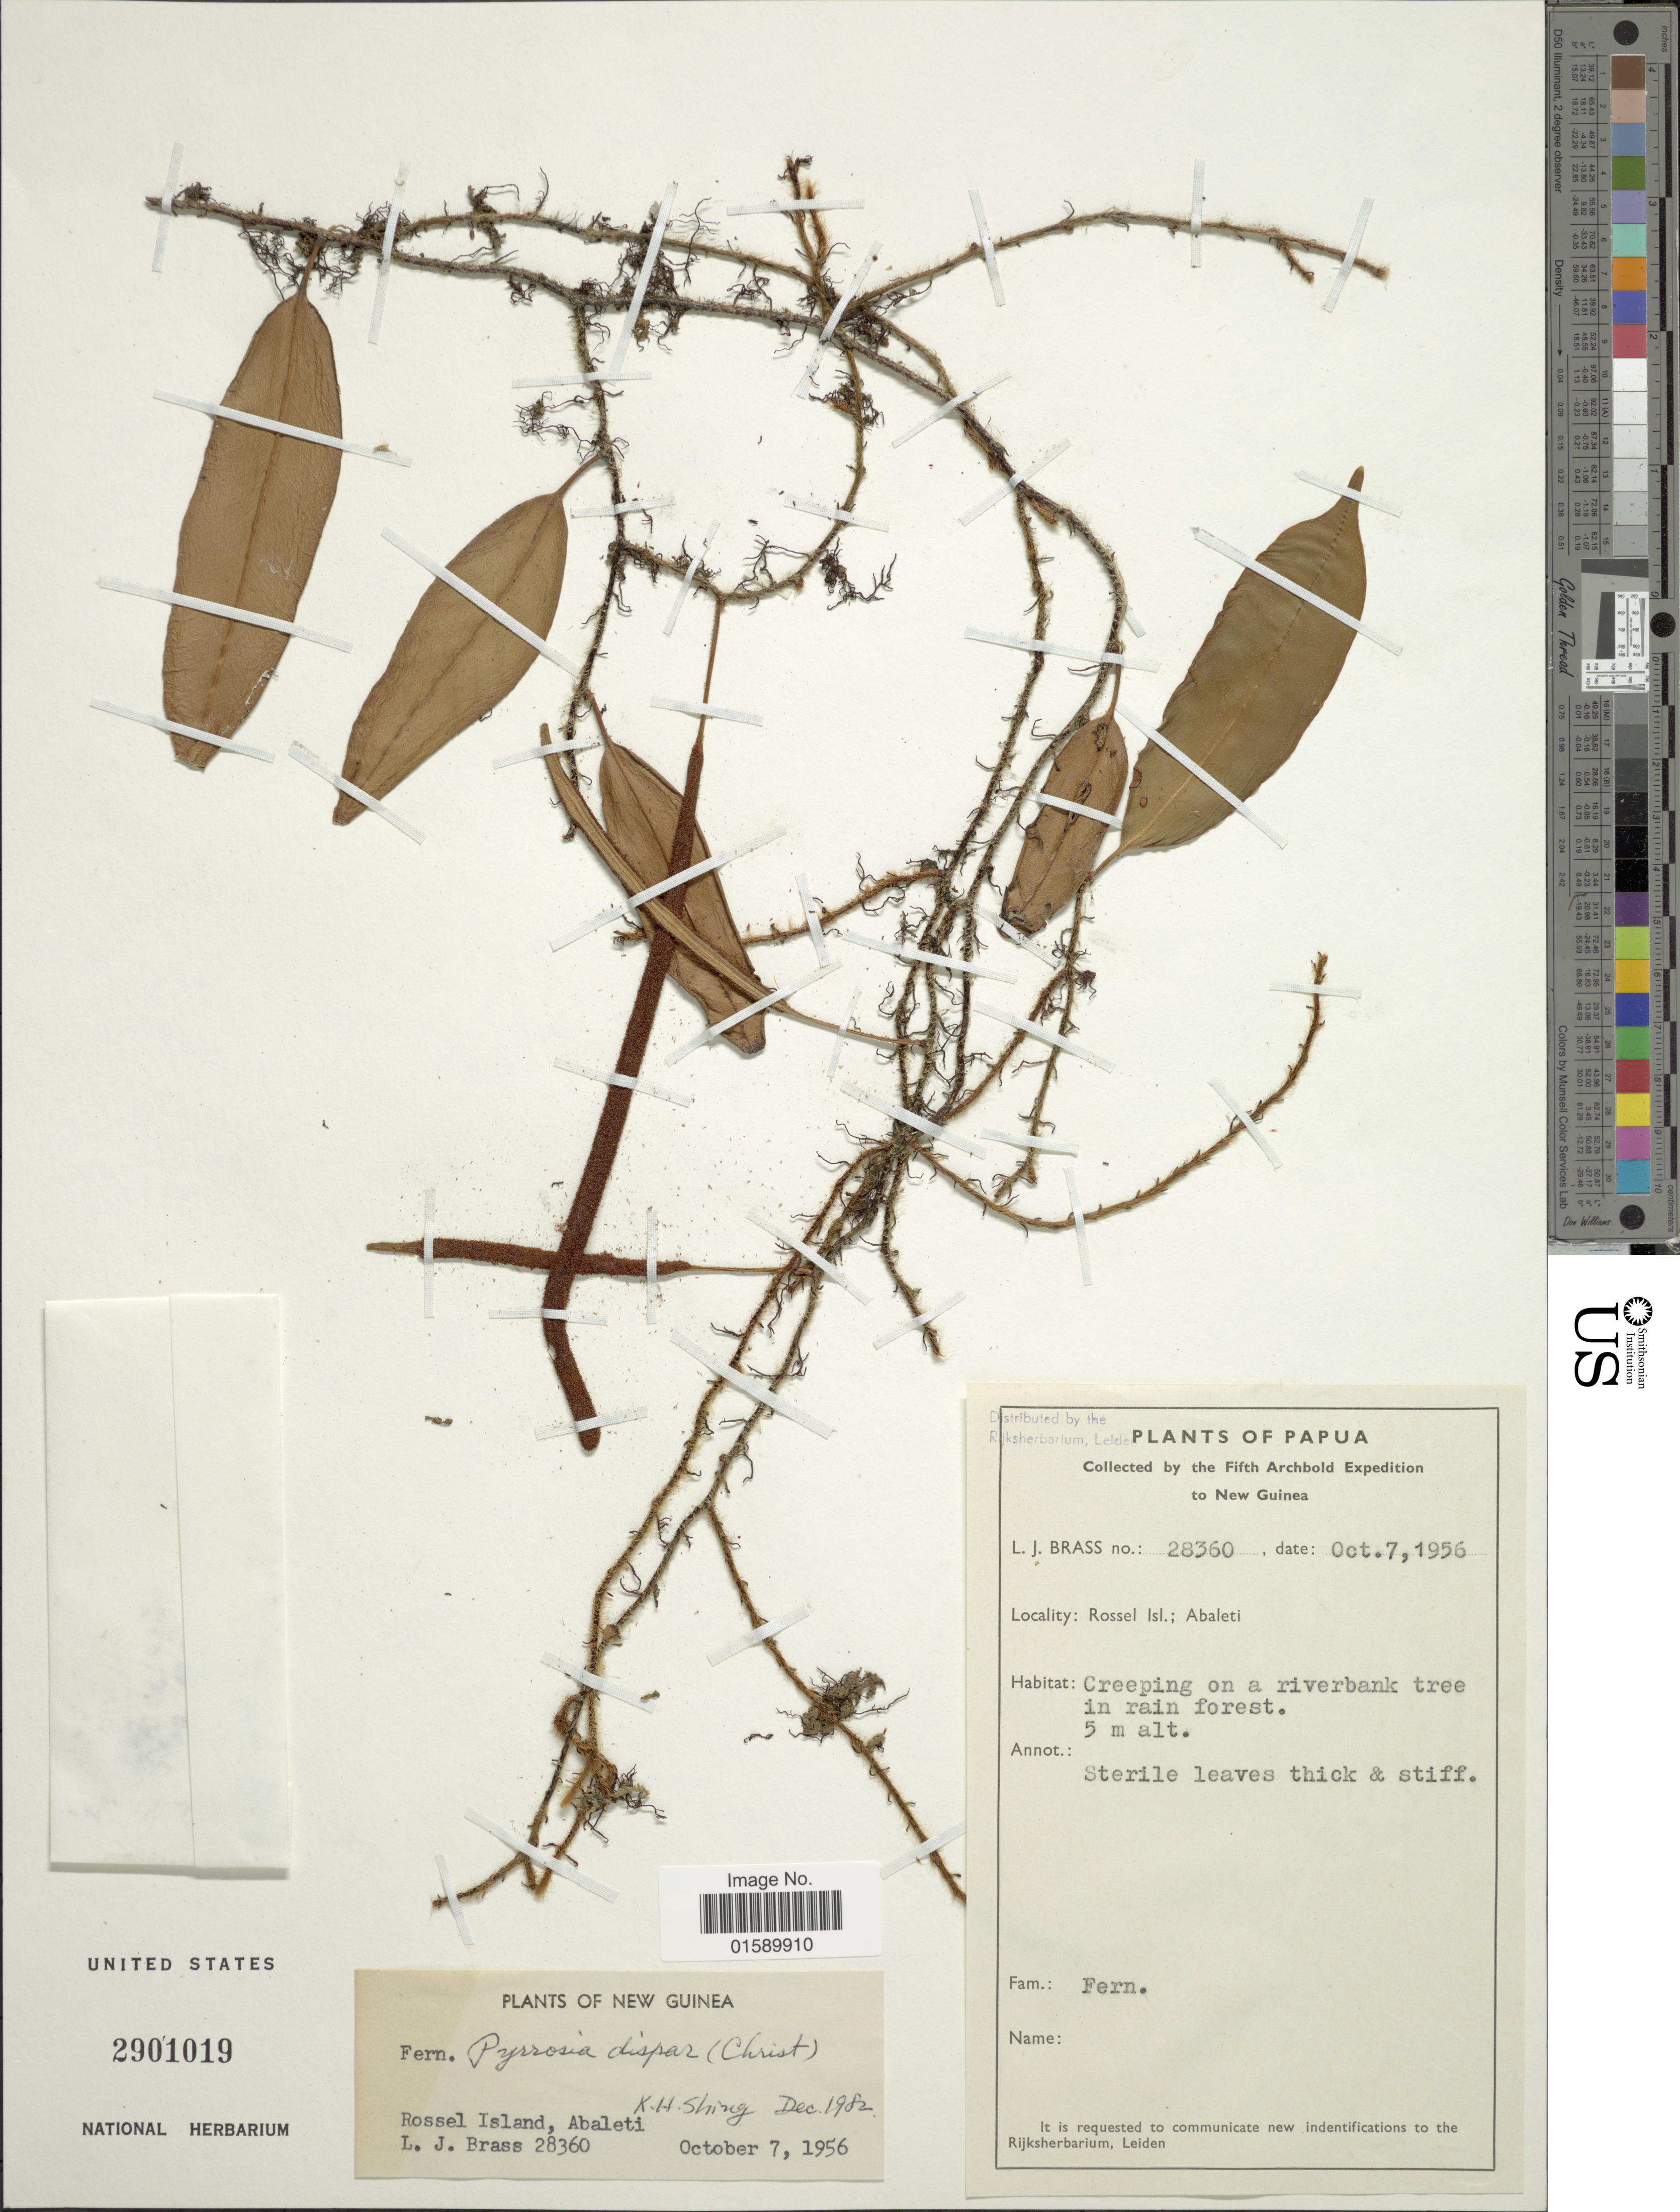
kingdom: Plantae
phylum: Tracheophyta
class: Polypodiopsida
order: Polypodiales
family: Polypodiaceae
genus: Pyrrosia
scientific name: Pyrrosia sp.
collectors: L. J. Brass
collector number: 28360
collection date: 1956-10-07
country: Papua New Guinea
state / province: Milne Bay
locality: Papua. Rossel Isl.; Abaleti. New Guinea.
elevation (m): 5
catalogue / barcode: US 2901019